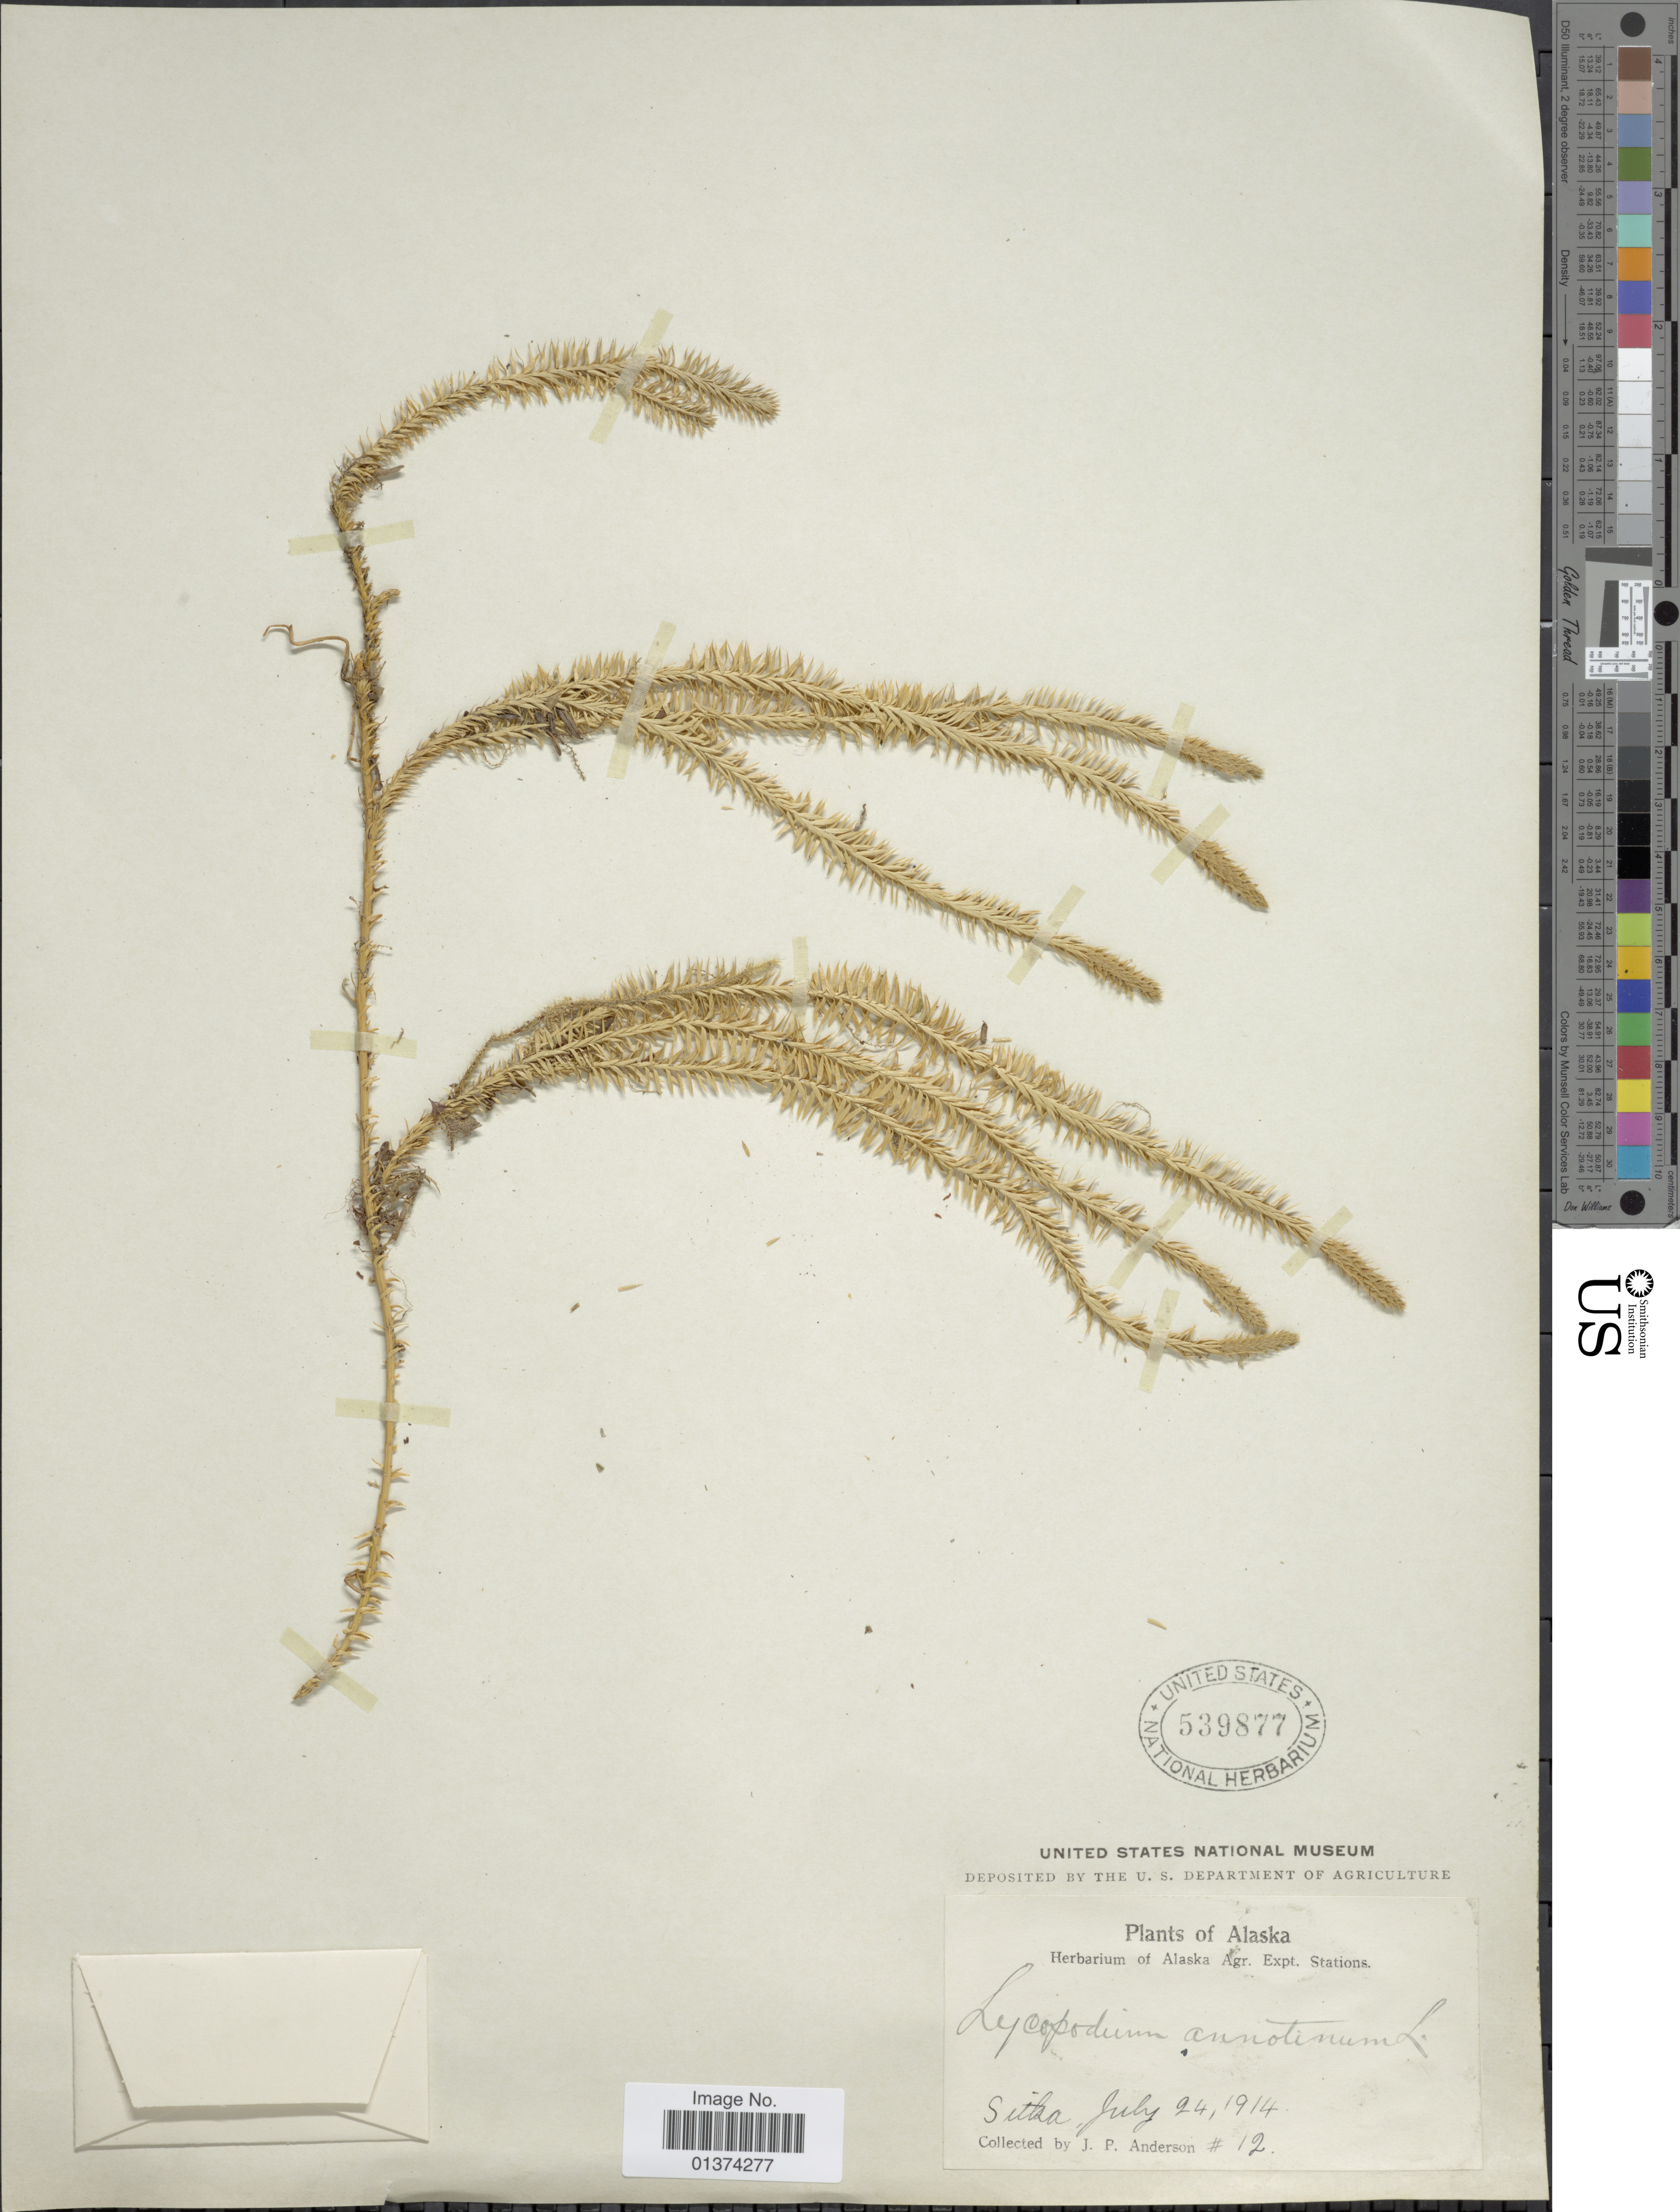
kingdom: Plantae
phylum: Tracheophyta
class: Lycopodiopsida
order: Lycopodiales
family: Lycopodiaceae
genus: Spinulum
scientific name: Spinulum annotinum subsp. annotinum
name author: (L.) A. Haines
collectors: J. P. Anderson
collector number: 12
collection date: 1914-07-24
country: United States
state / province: Alaska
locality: Sitka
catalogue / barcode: US 539877